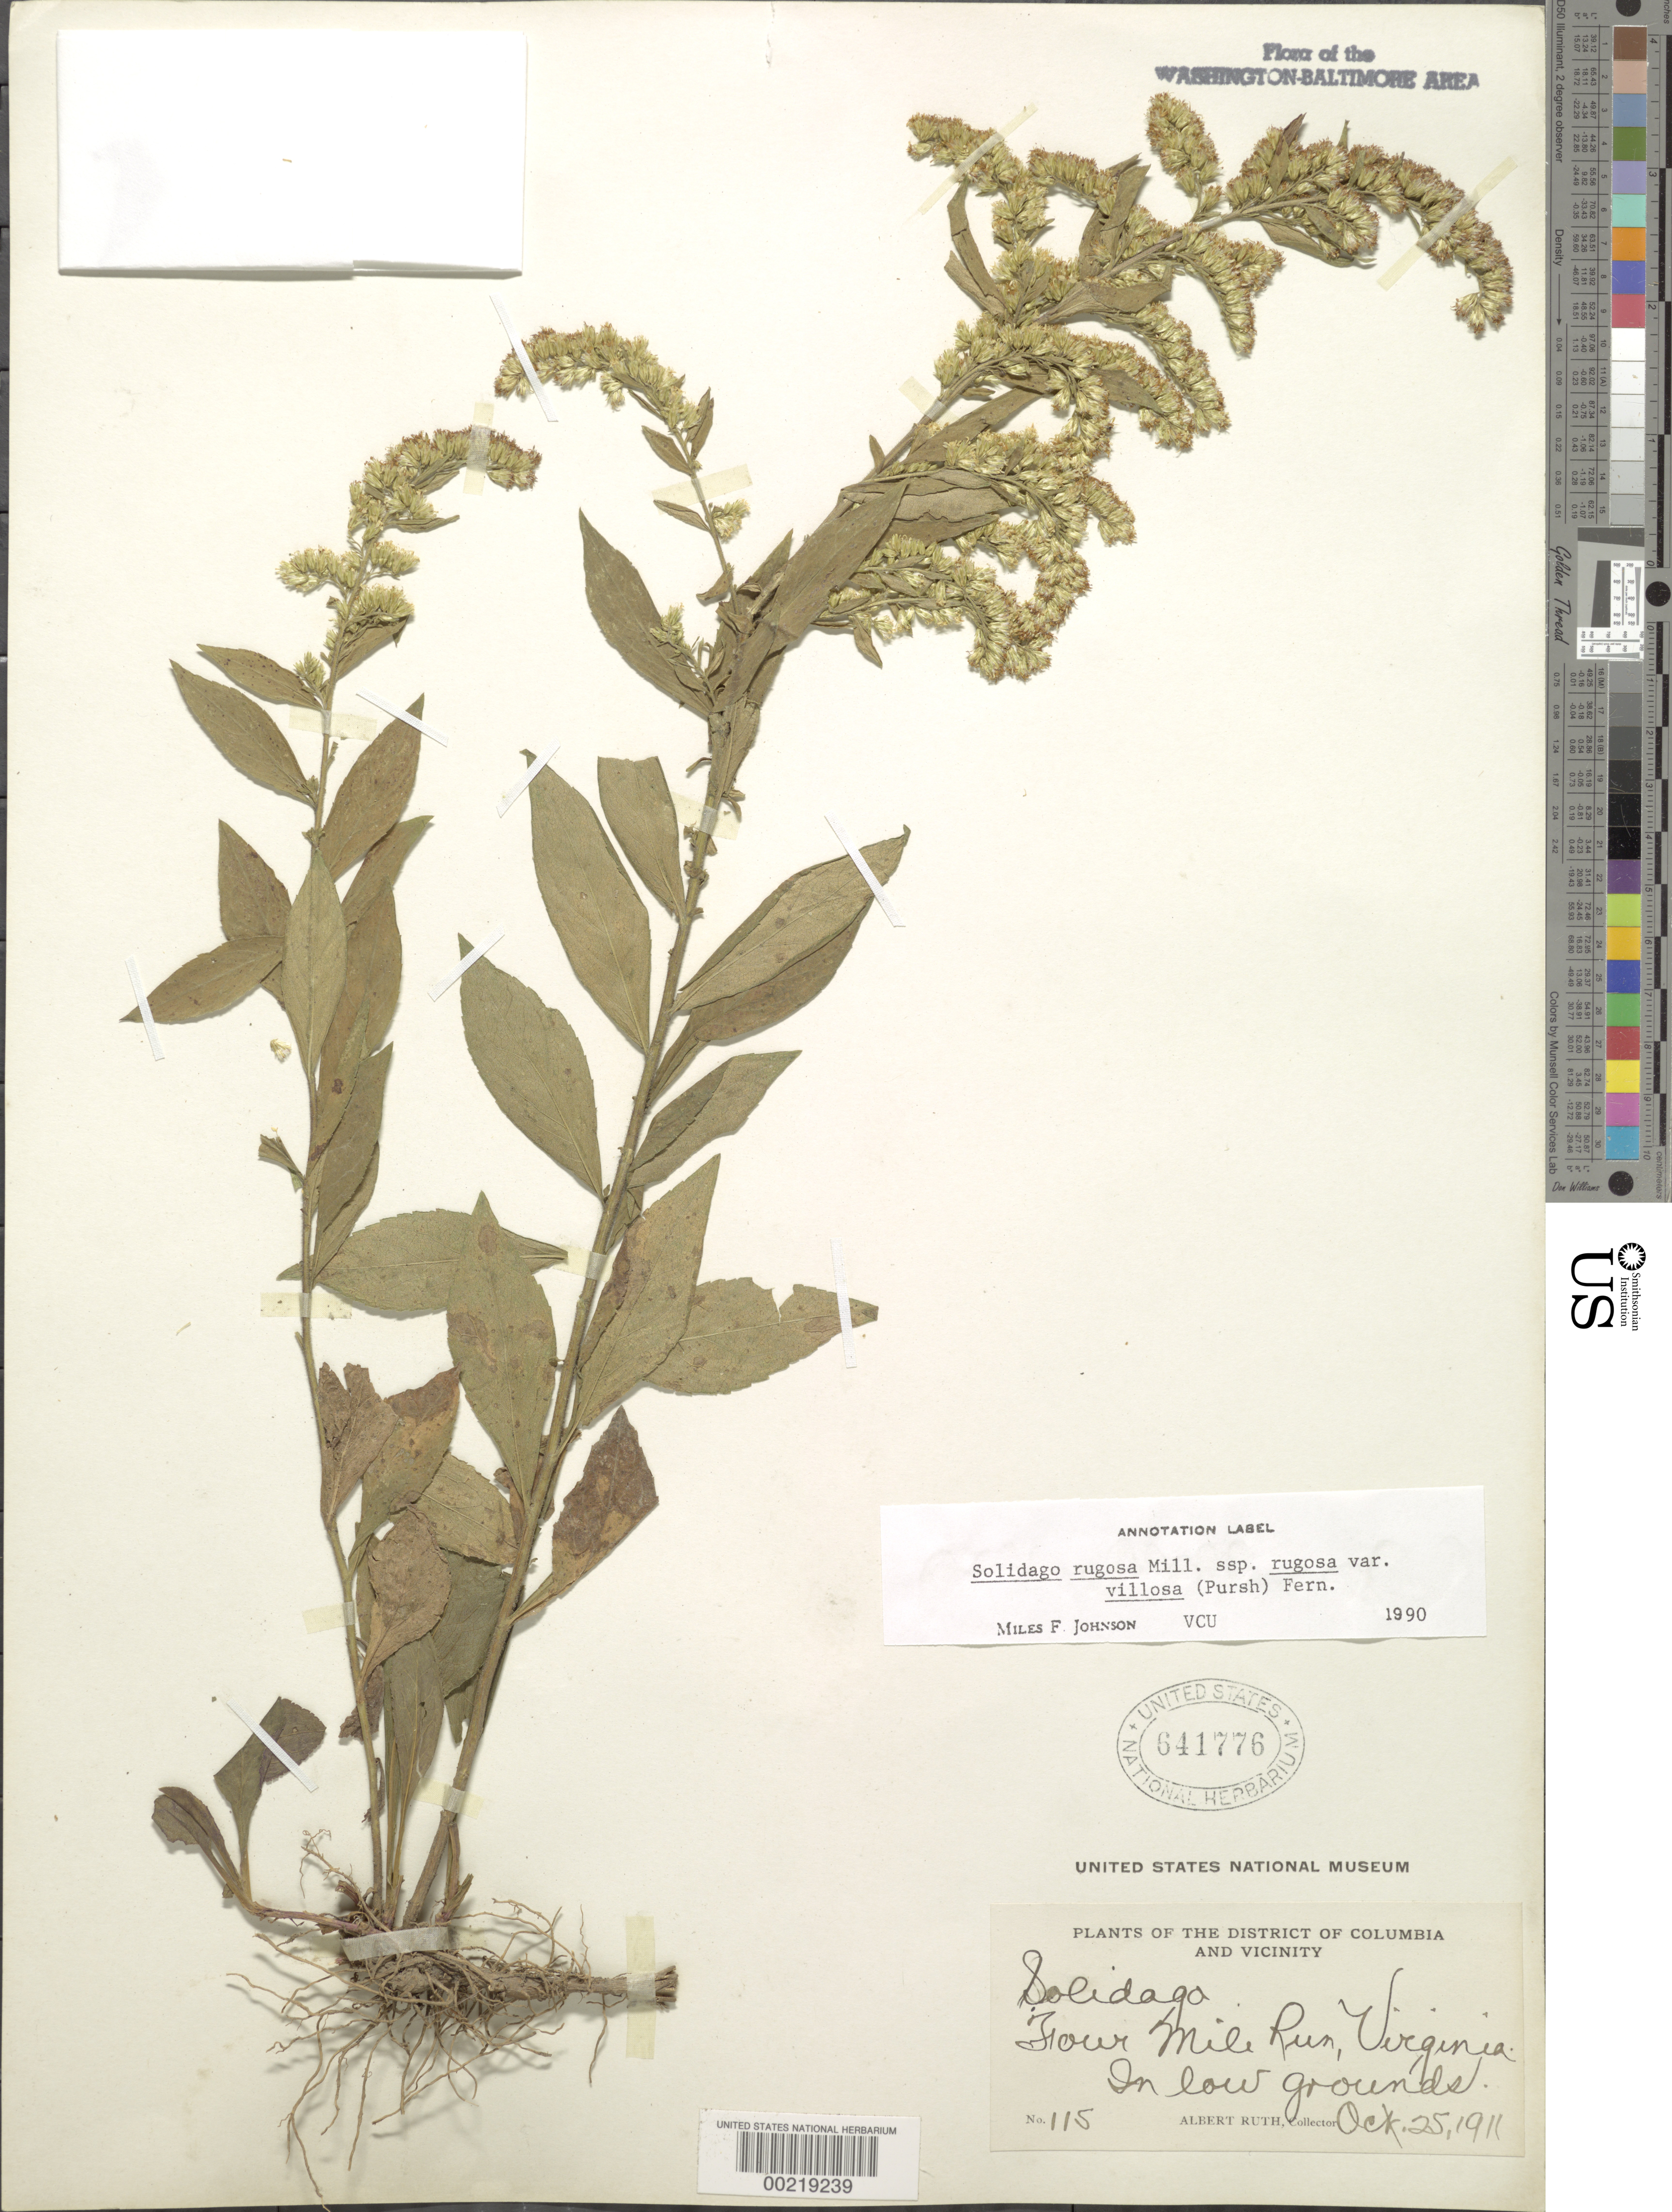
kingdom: Plantae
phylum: Tracheophyta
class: Magnoliopsida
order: Asterales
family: Asteraceae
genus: Solidago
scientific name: Solidago rugosa var. villosa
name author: Mill.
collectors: A. Ruth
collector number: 115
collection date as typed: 25 Oct 1911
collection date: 1911-10-25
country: United States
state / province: Virginia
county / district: Arlington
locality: Four Mile Run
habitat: Low ground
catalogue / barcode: US 641776